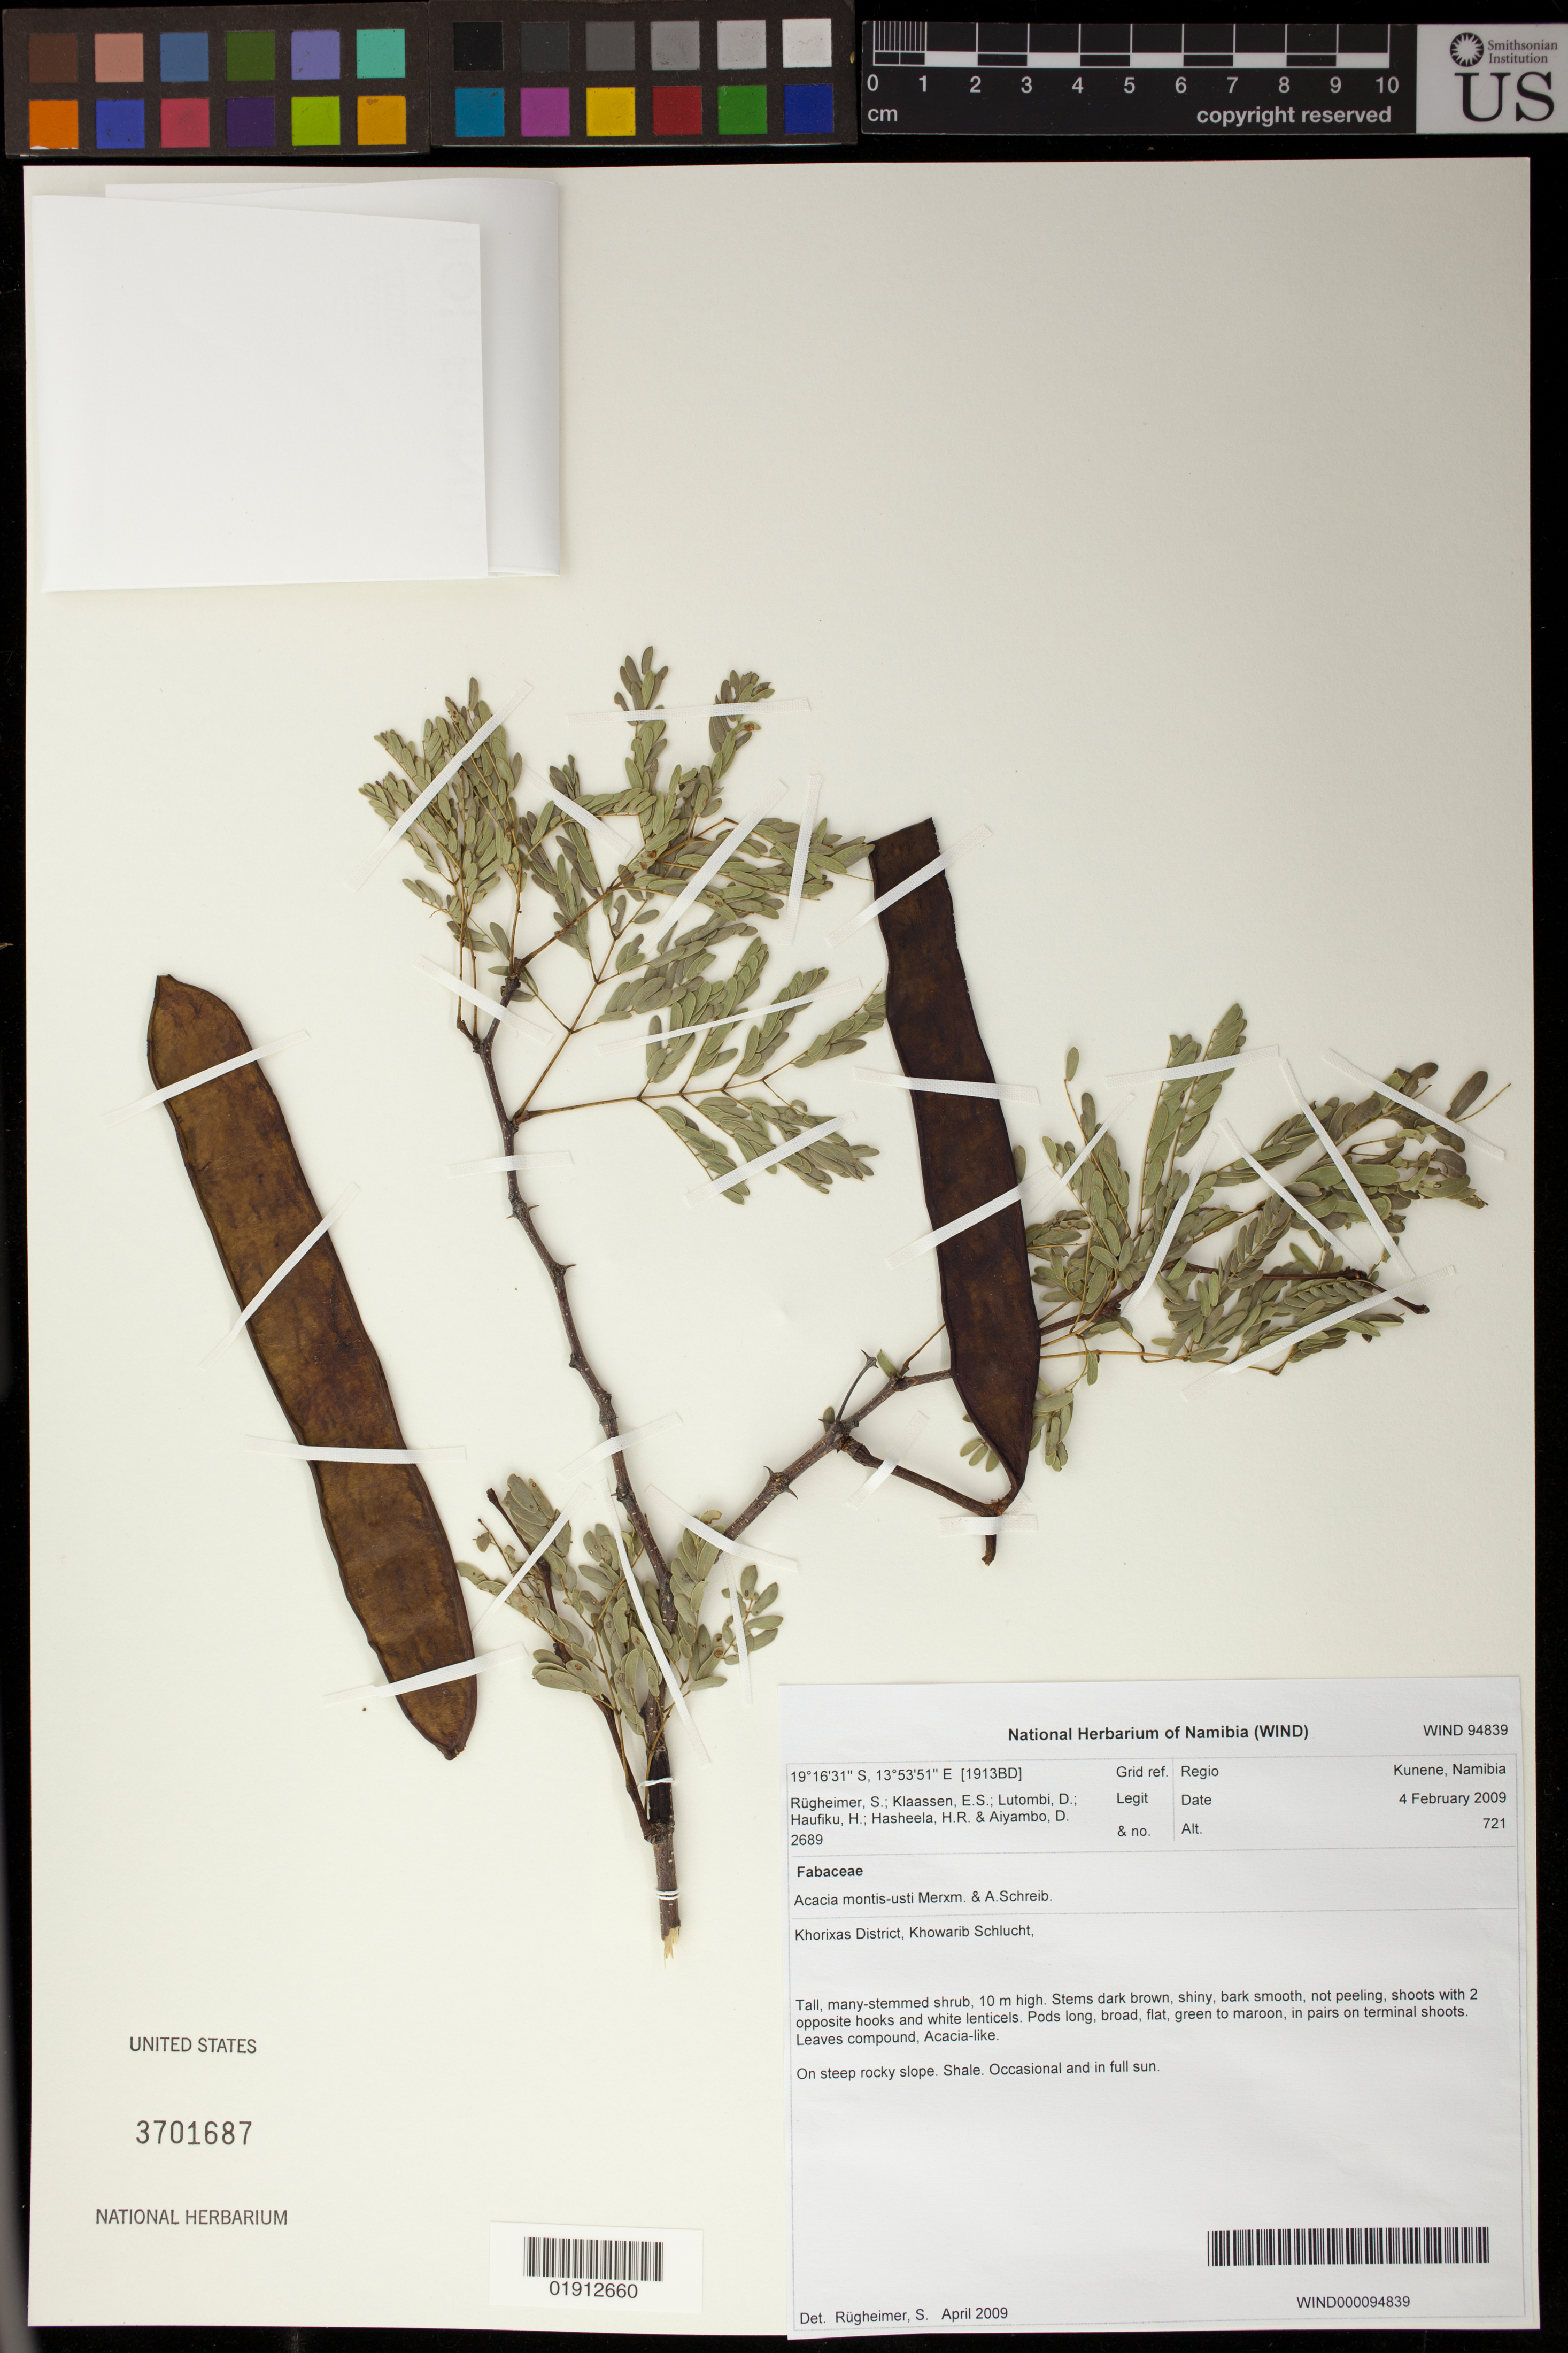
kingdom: Plantae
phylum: Tracheophyta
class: Magnoliopsida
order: Fabales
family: Fabaceae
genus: Senegalia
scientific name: Senegalia montis-usti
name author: (Merxm. & A. Schreib.) Kyal. & Boatwr.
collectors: S. Rugheimer, E. S. Klaassen, D. Lutombi, H. Haufiku, H. Hasheela & D. Aiyambo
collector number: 2689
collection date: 2009-02-04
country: Namibia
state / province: Kunene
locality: Khorixas District, Khowarib Schlucht.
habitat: On steep rocky slope. Shale. Occasional and in full sun.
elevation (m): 721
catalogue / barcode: US 3701687